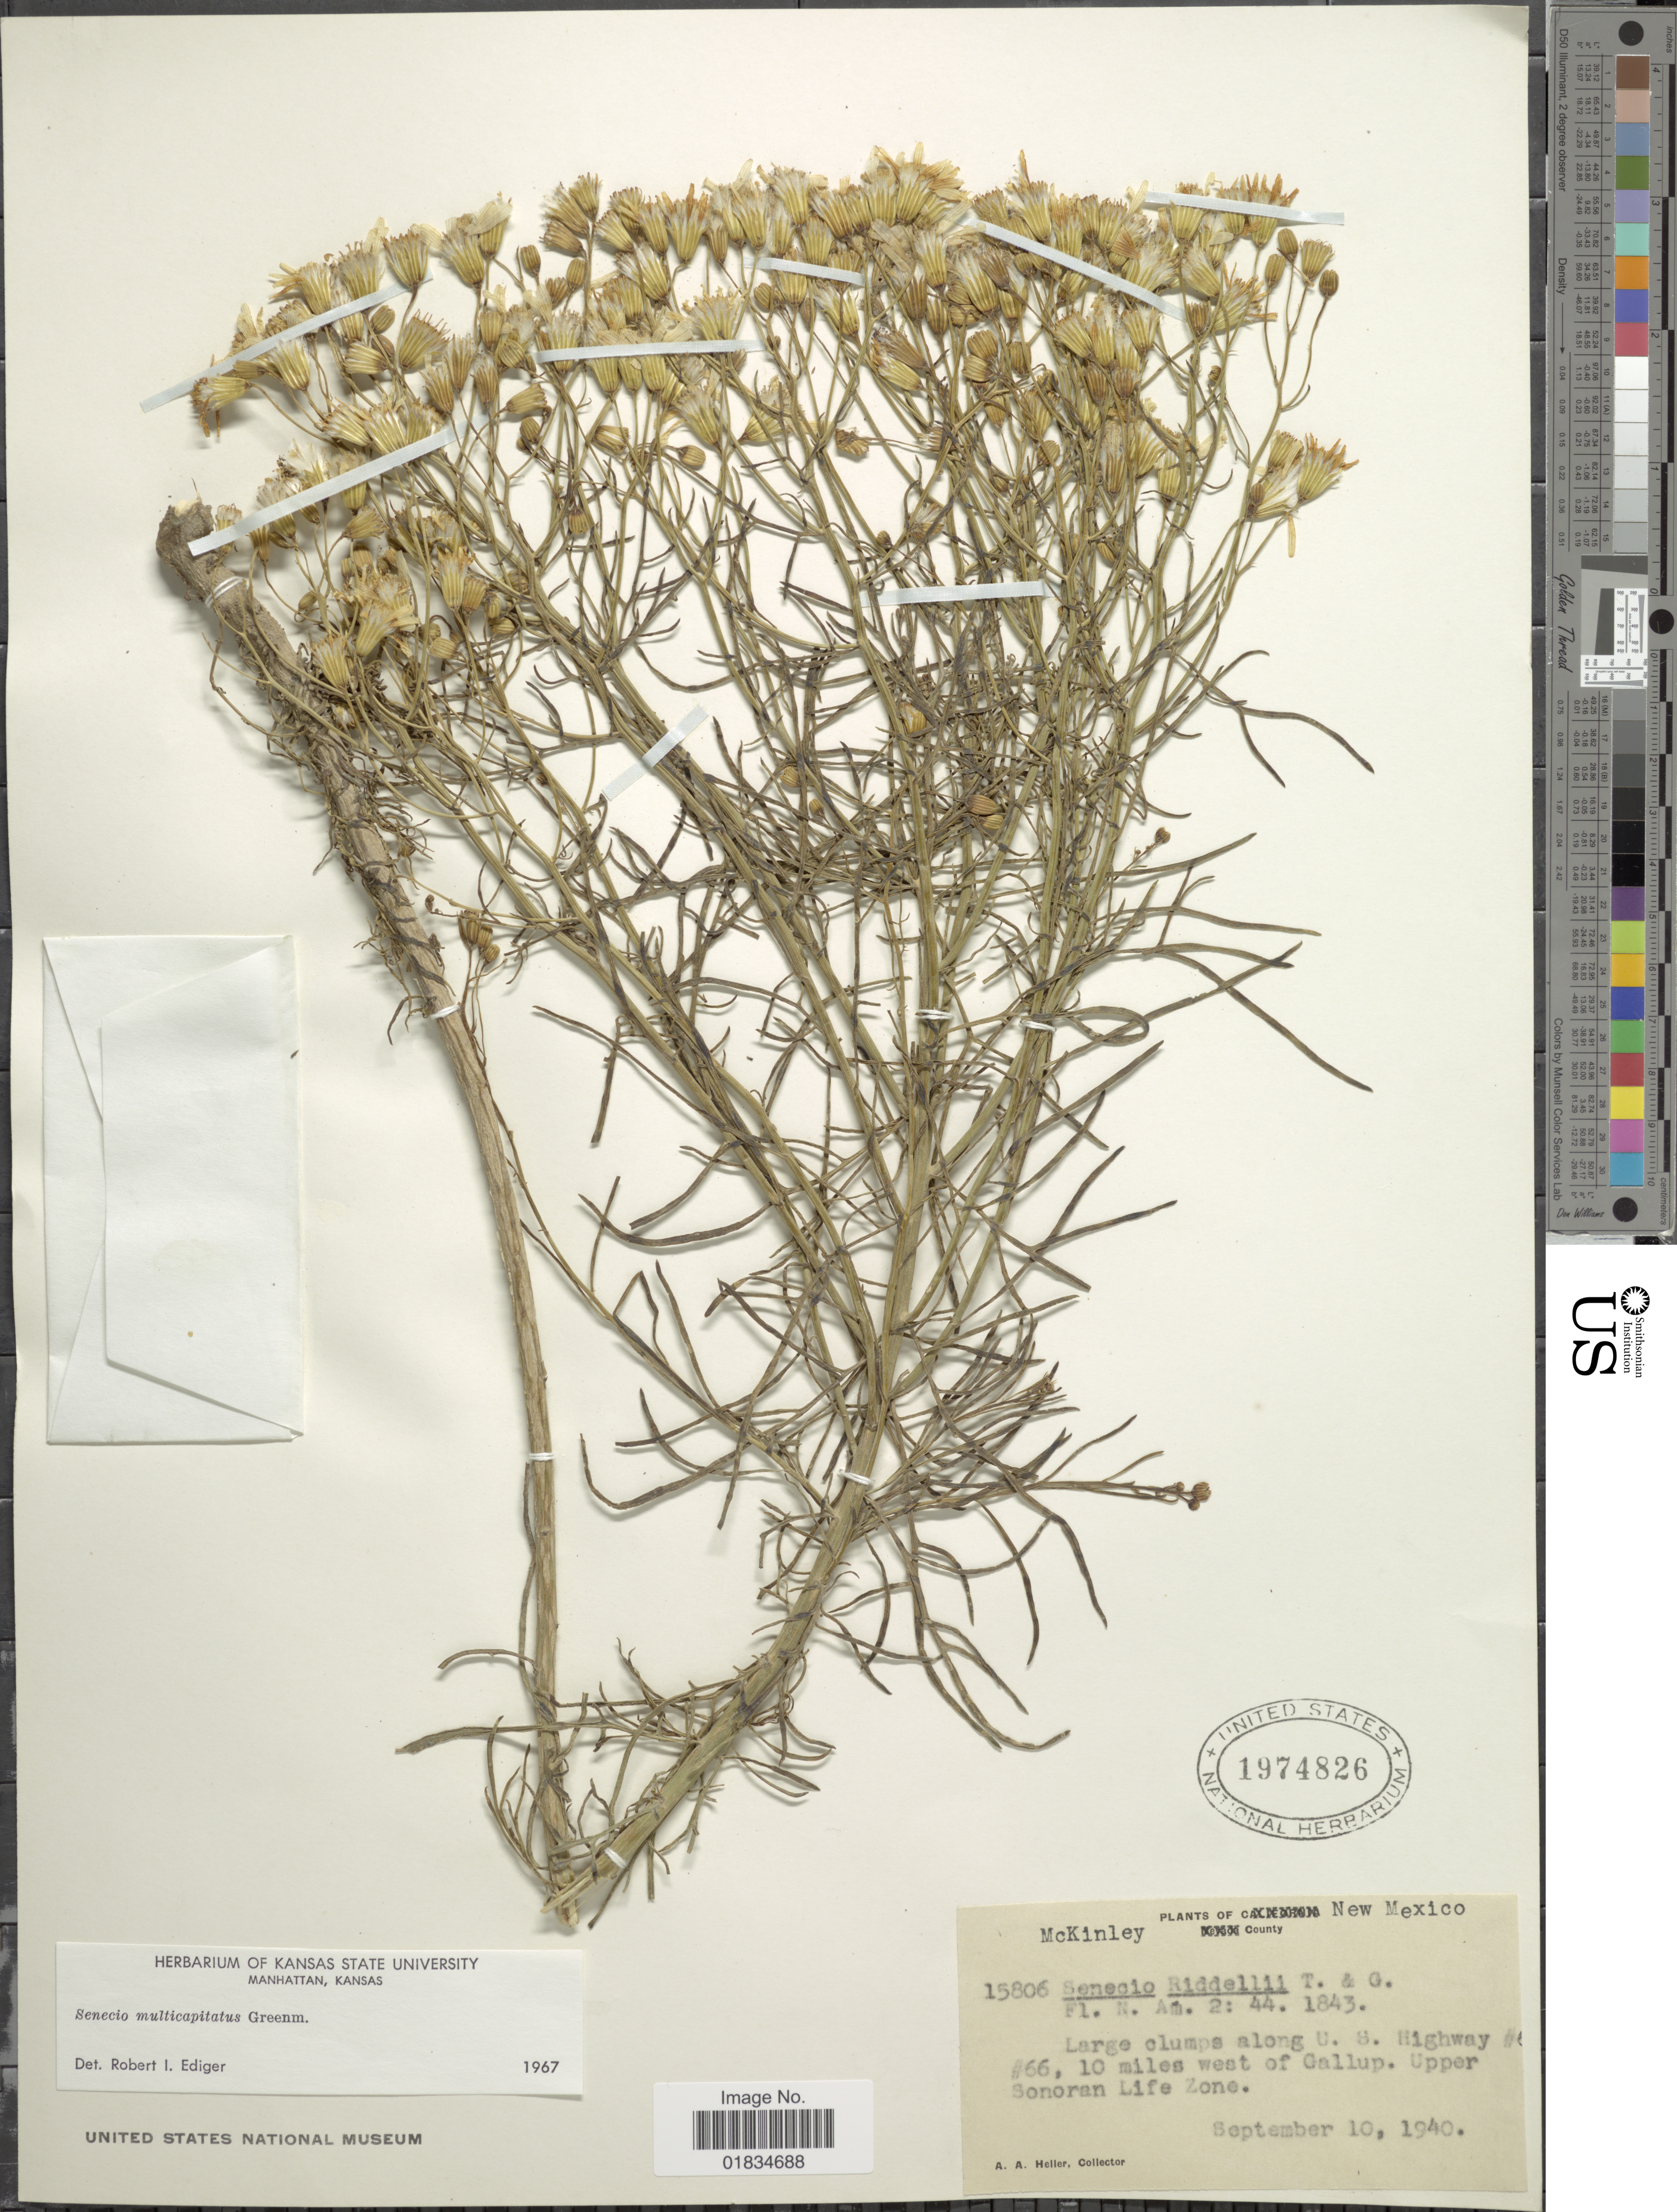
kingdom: Plantae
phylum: Tracheophyta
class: Magnoliopsida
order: Asterales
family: Asteraceae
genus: Senecio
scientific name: Senecio multicapitatus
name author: Greenm.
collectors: A. A. Heller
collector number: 15806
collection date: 1940-09-10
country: United States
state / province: New Mexico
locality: Along U. S. Highway #66, 10 miles west of Callup. Upper Sonoran Life Zone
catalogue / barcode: US 1974826